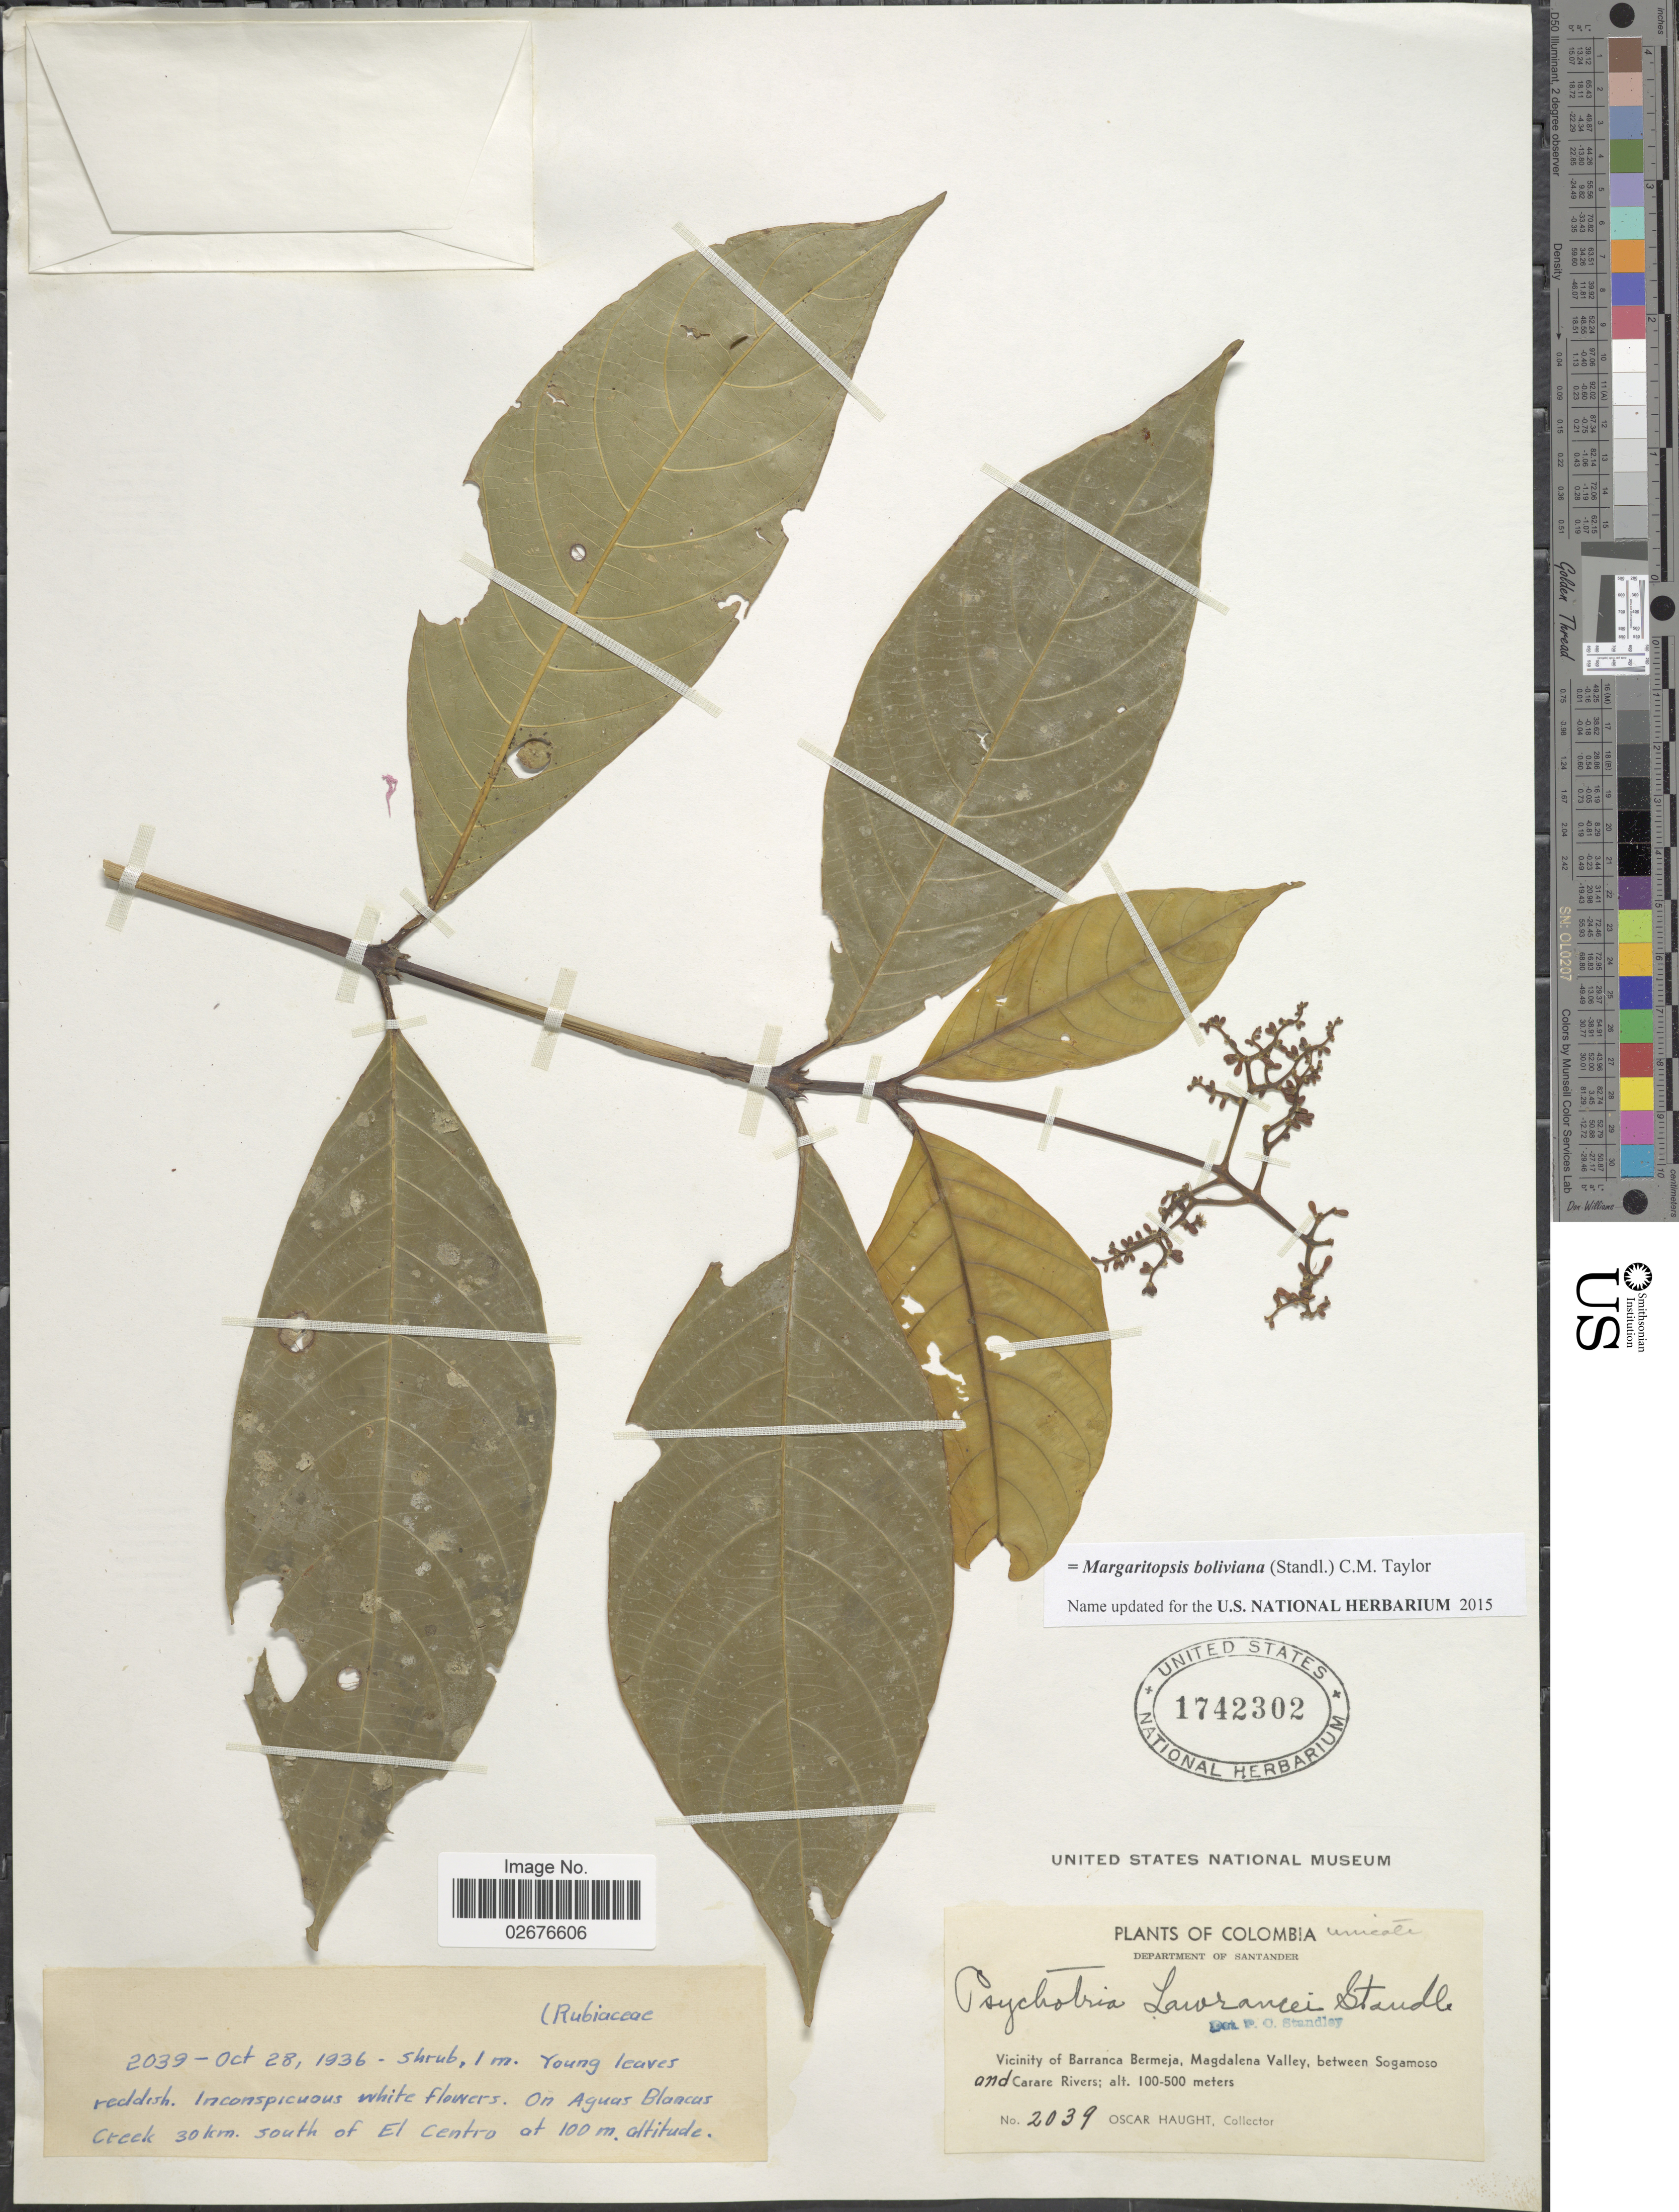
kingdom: Plantae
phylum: Tracheophyta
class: Magnoliopsida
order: Gentianales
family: Rubiaceae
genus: Margaritopsis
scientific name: Margaritopsis boliviana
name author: (Standl.) C.M. Taylor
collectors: O. Haught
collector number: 2039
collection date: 1936-10-28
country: Colombia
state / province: Santander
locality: Vicinity of Barranca Bermeja, Magdalena Valley, between Sogamoso and Carare Rivers, on Aguas Blancas Creek 30 km. south of El Centro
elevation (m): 100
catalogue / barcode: US 1742302